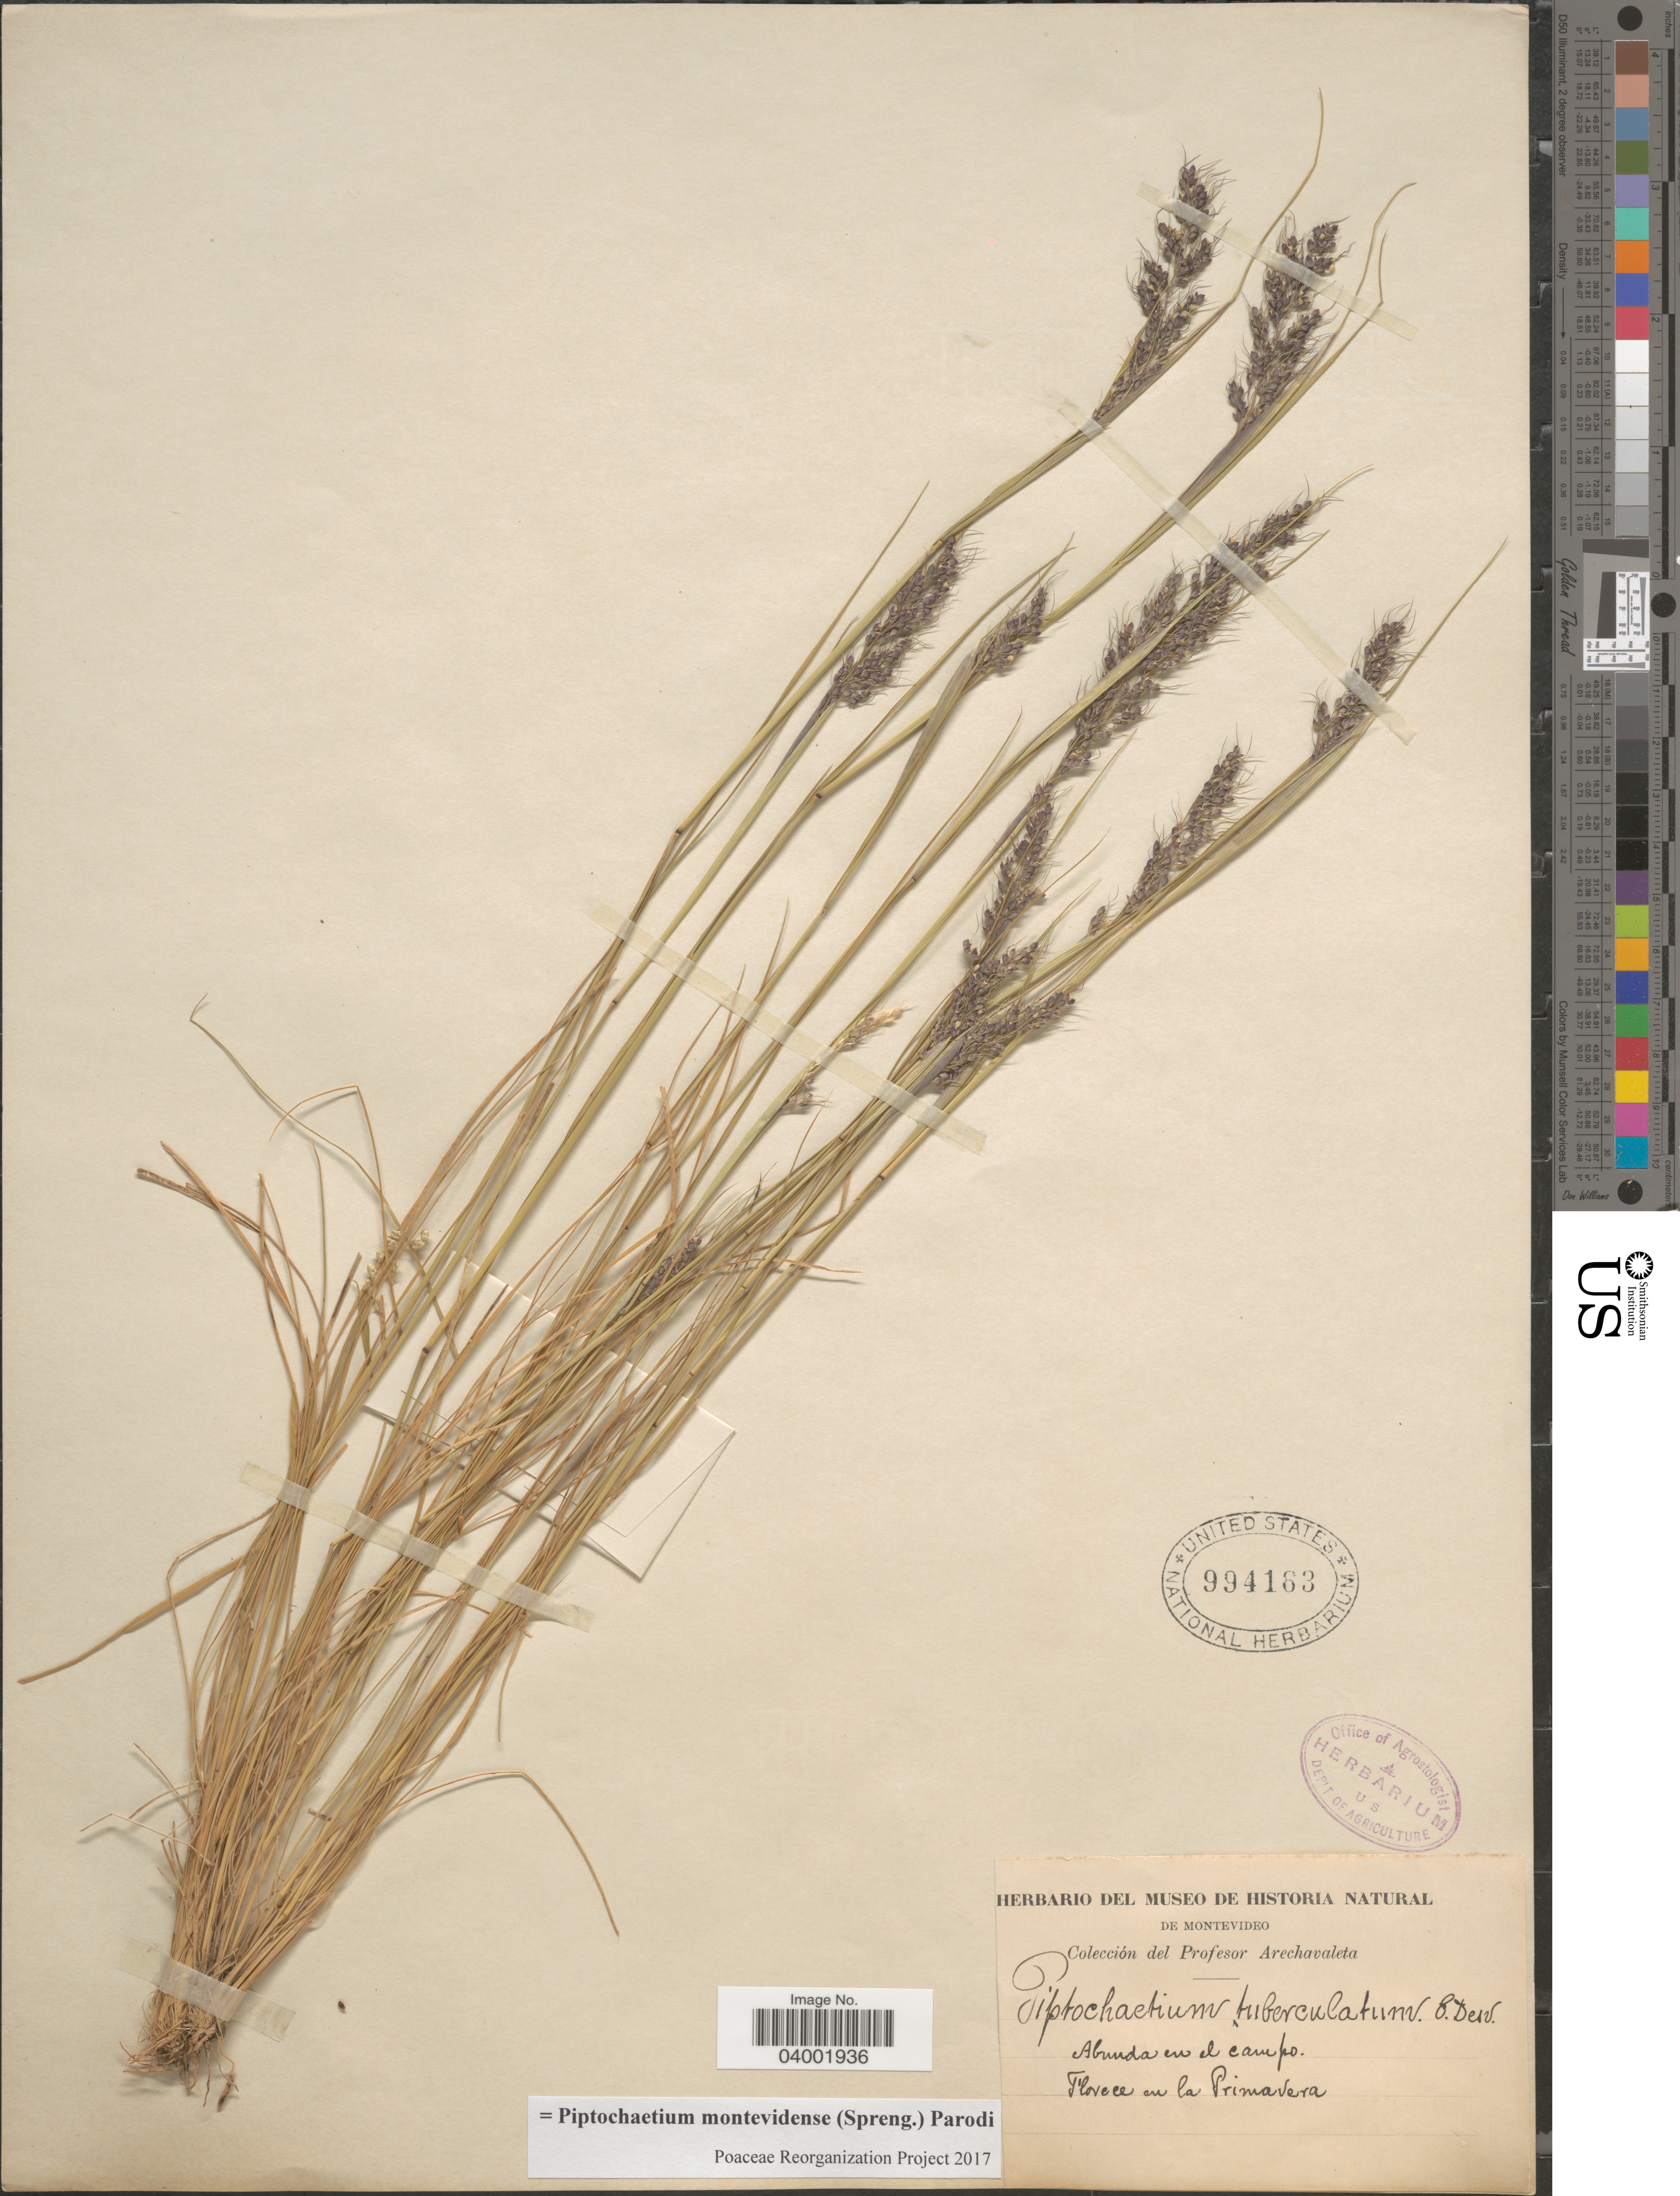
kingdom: Plantae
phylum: Tracheophyta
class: Liliopsida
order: Poales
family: Poaceae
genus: Piptochaetium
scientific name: Piptochaetium montevidense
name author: (Spreng.) Parodi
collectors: Arechavaleta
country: Uruguay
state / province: Montevideo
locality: Abunda en el campo. Florece en la Primavera.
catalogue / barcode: US 994163